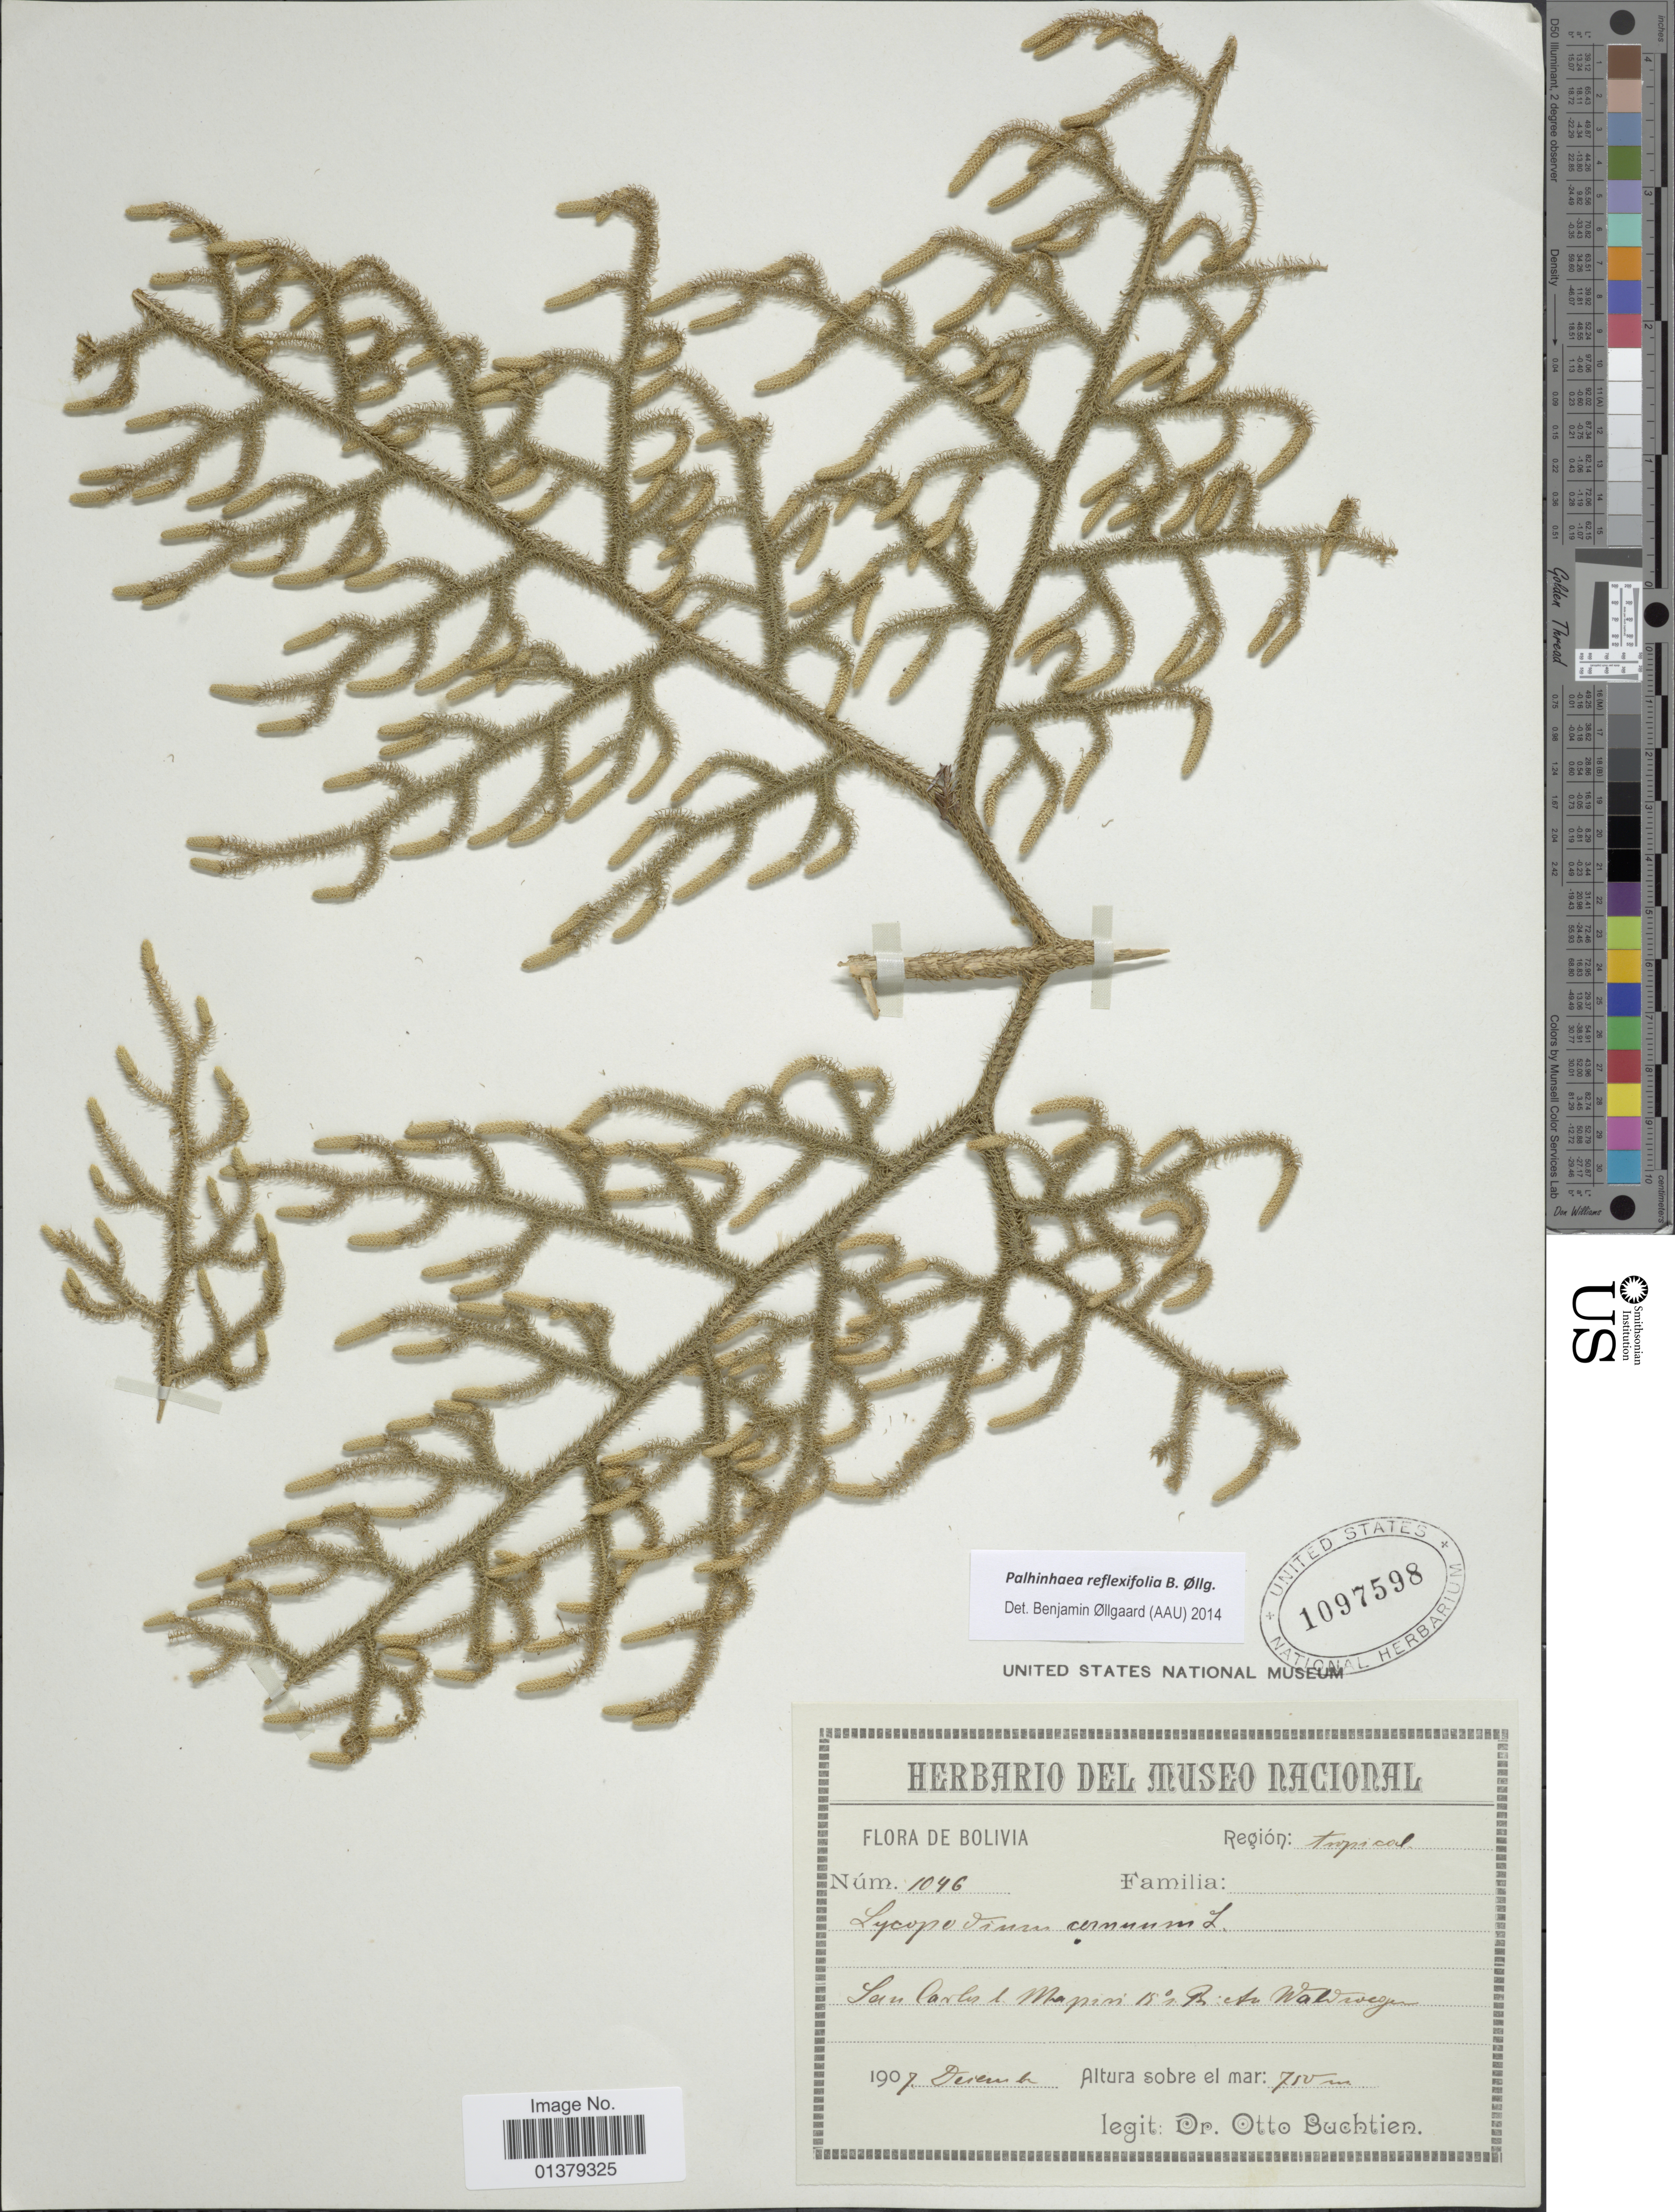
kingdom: Plantae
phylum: Tracheophyta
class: Lycopodiopsida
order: Lycopodiales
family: Lycopodiaceae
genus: Lycopodiella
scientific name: Lycopodiella reflexifolia comb. ined.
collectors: O. Buchtien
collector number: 1046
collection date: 1907-12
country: Bolivia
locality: San Carlos b. Mapiri 15° Br: An Waldwege.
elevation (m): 700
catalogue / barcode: US 1097598